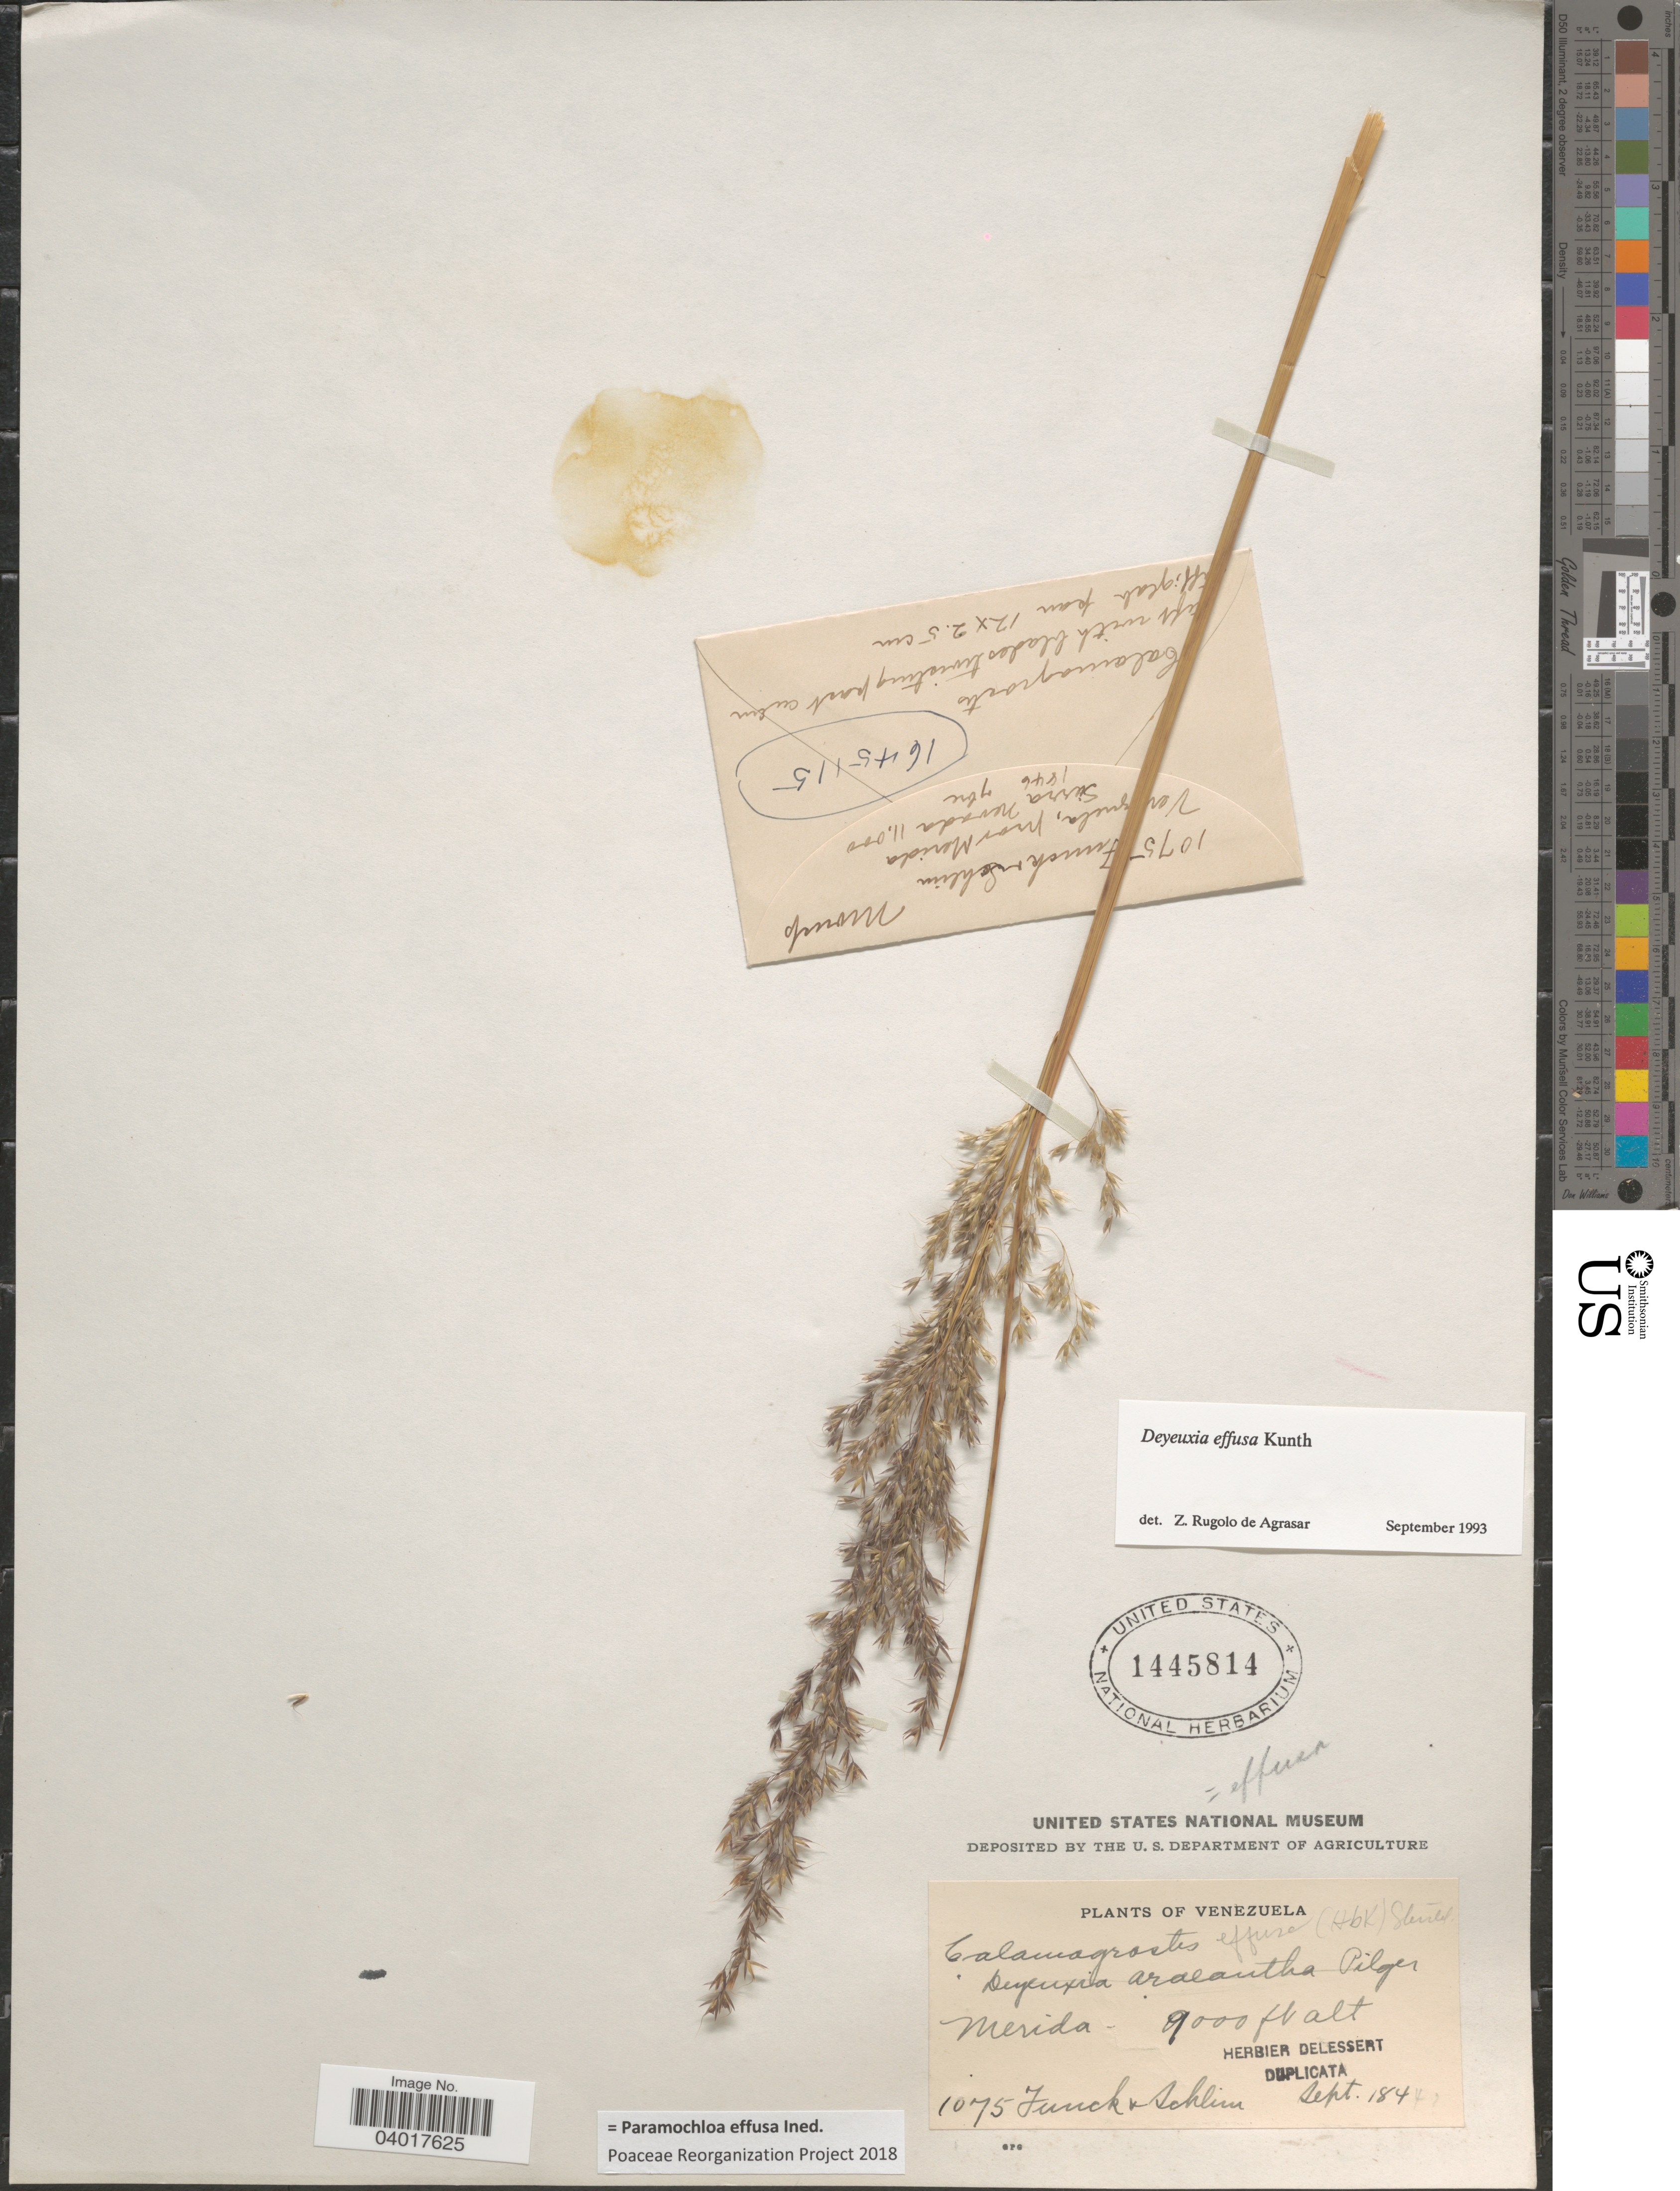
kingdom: Plantae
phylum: Tracheophyta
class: Liliopsida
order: Poales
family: Poaceae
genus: Paramochloa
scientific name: Paramochloa effusa ined.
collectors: -. Funck & Schlim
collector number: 1075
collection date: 1846-09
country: Venezuela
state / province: Merida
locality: Sierra Nevada.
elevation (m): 2743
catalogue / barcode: US 1445814